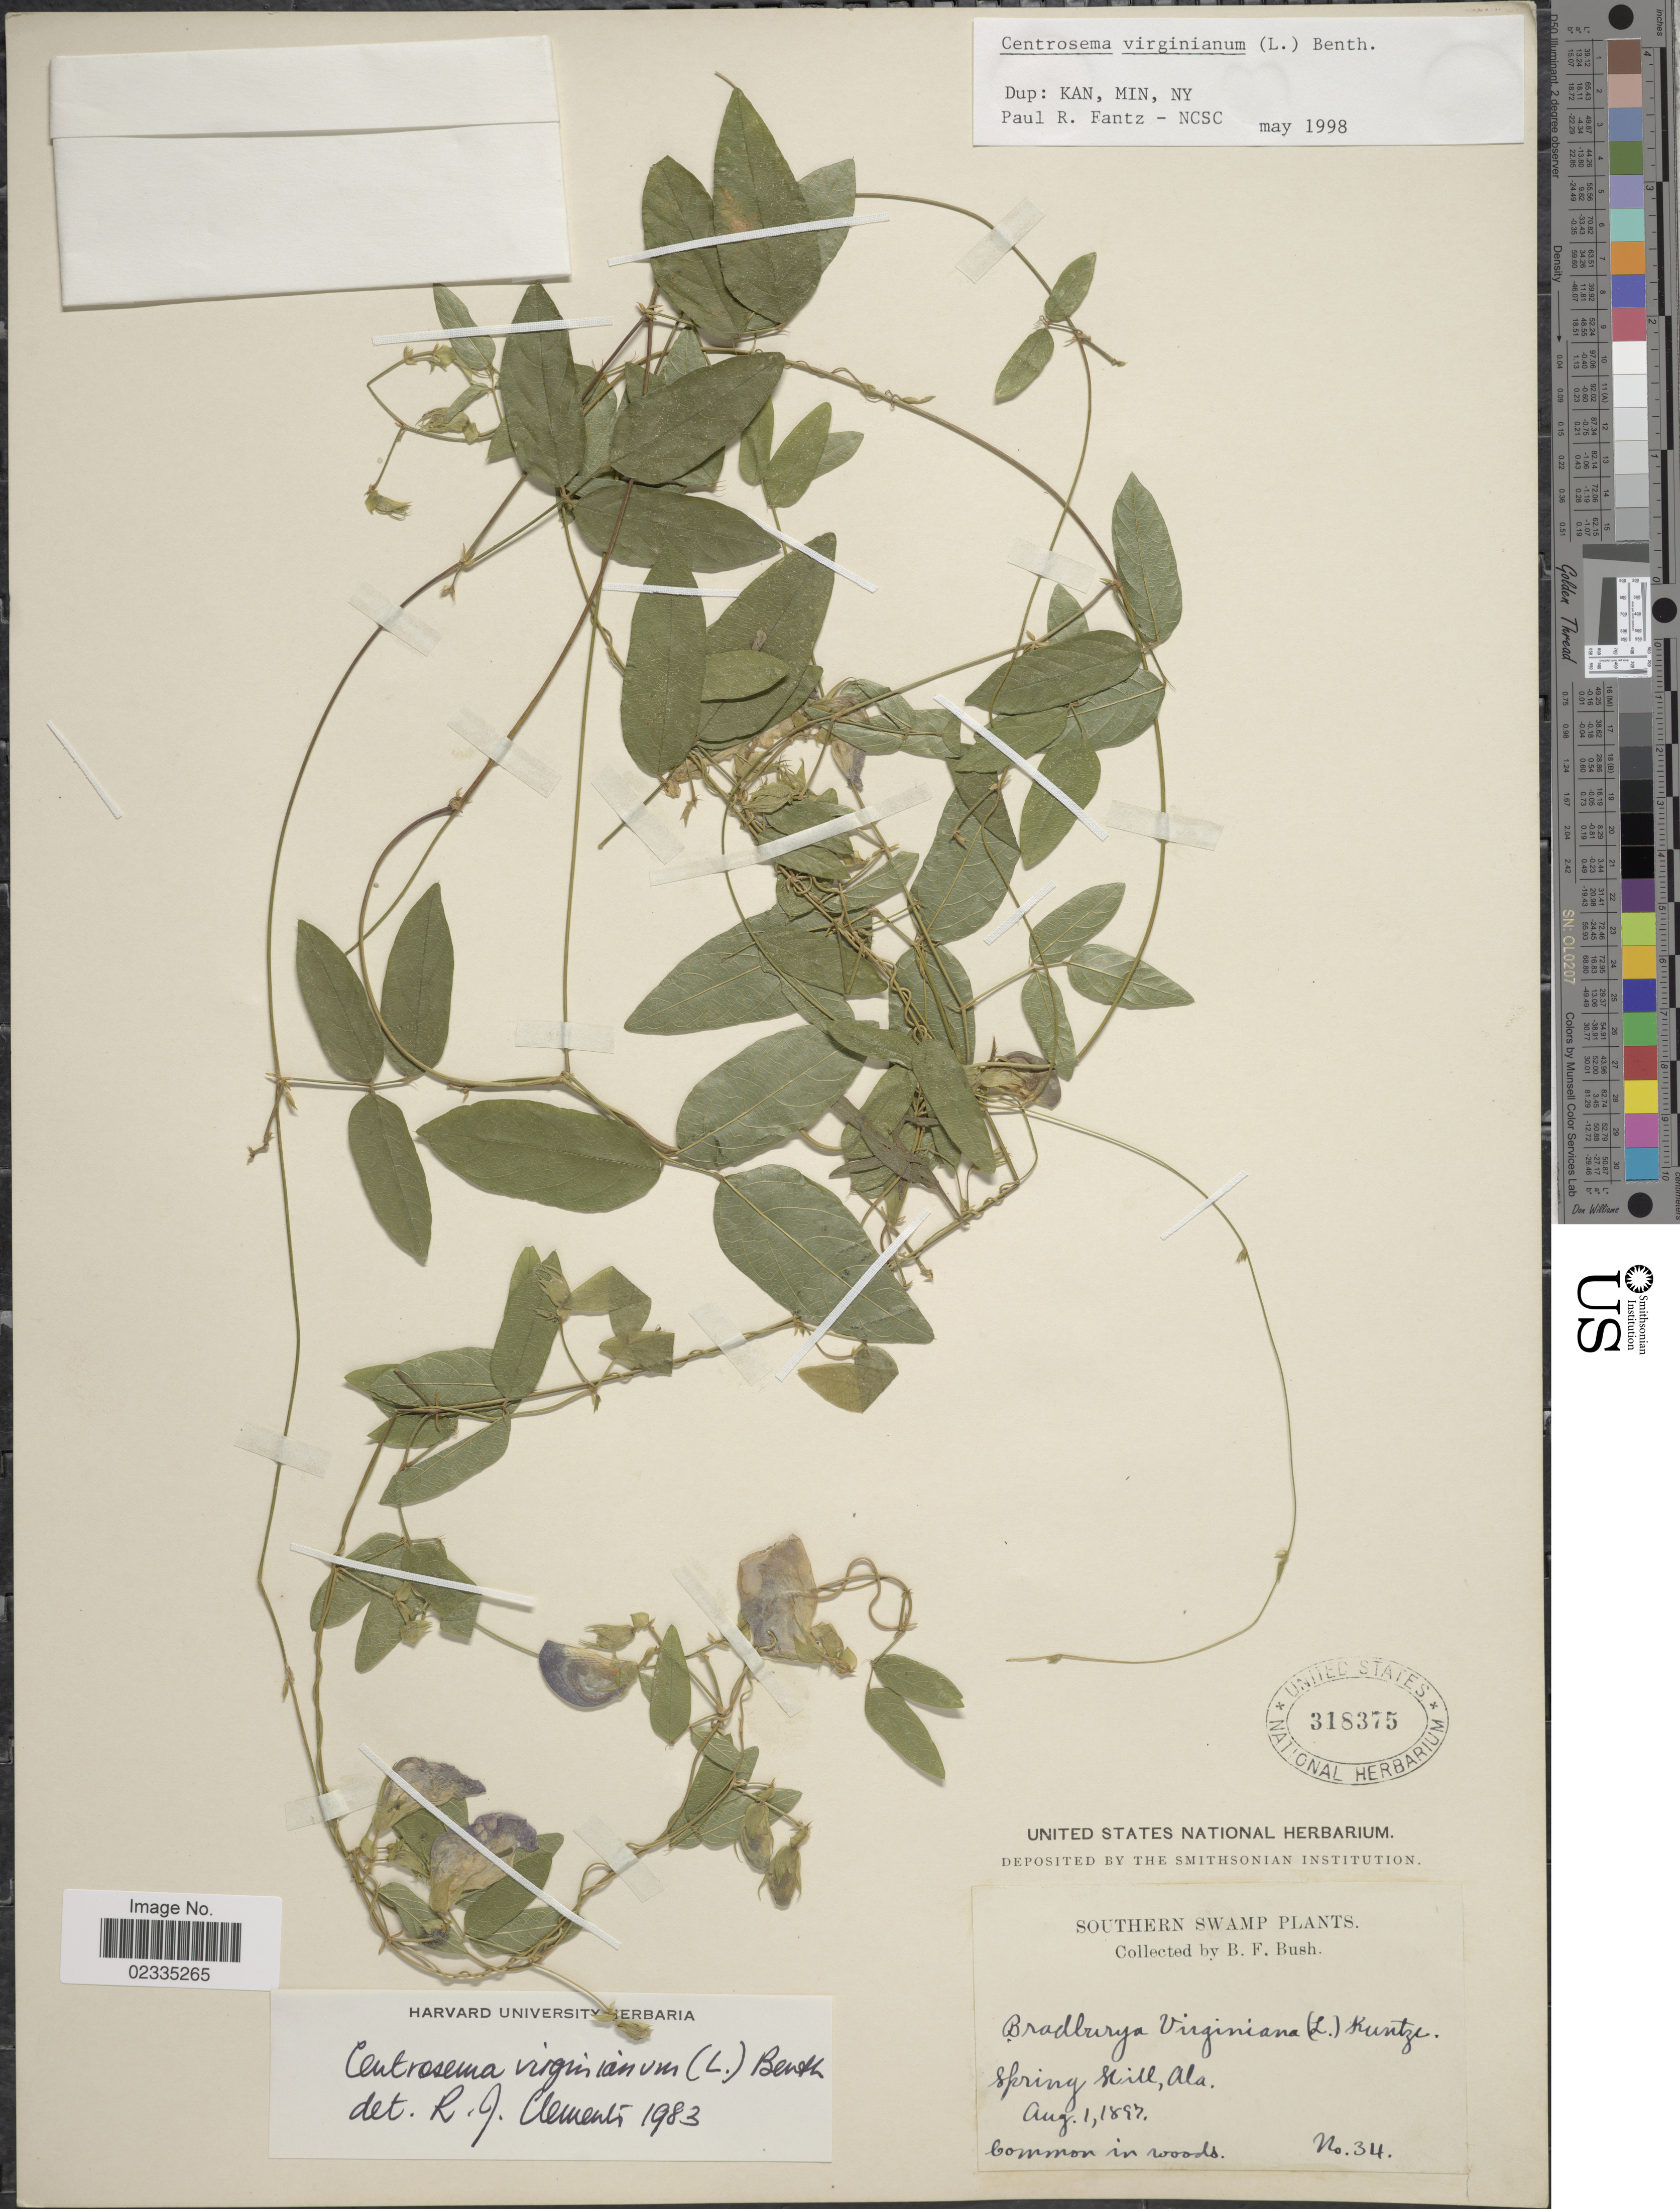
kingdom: Plantae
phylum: Tracheophyta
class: Magnoliopsida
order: Fabales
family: Fabaceae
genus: Centrosema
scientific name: Centrosema virginianum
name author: (L.) Benth.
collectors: B. F. Bush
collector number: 34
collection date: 1897-08-01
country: United States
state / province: Alabama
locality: Southern swamp. Spring Hill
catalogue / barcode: US 318375